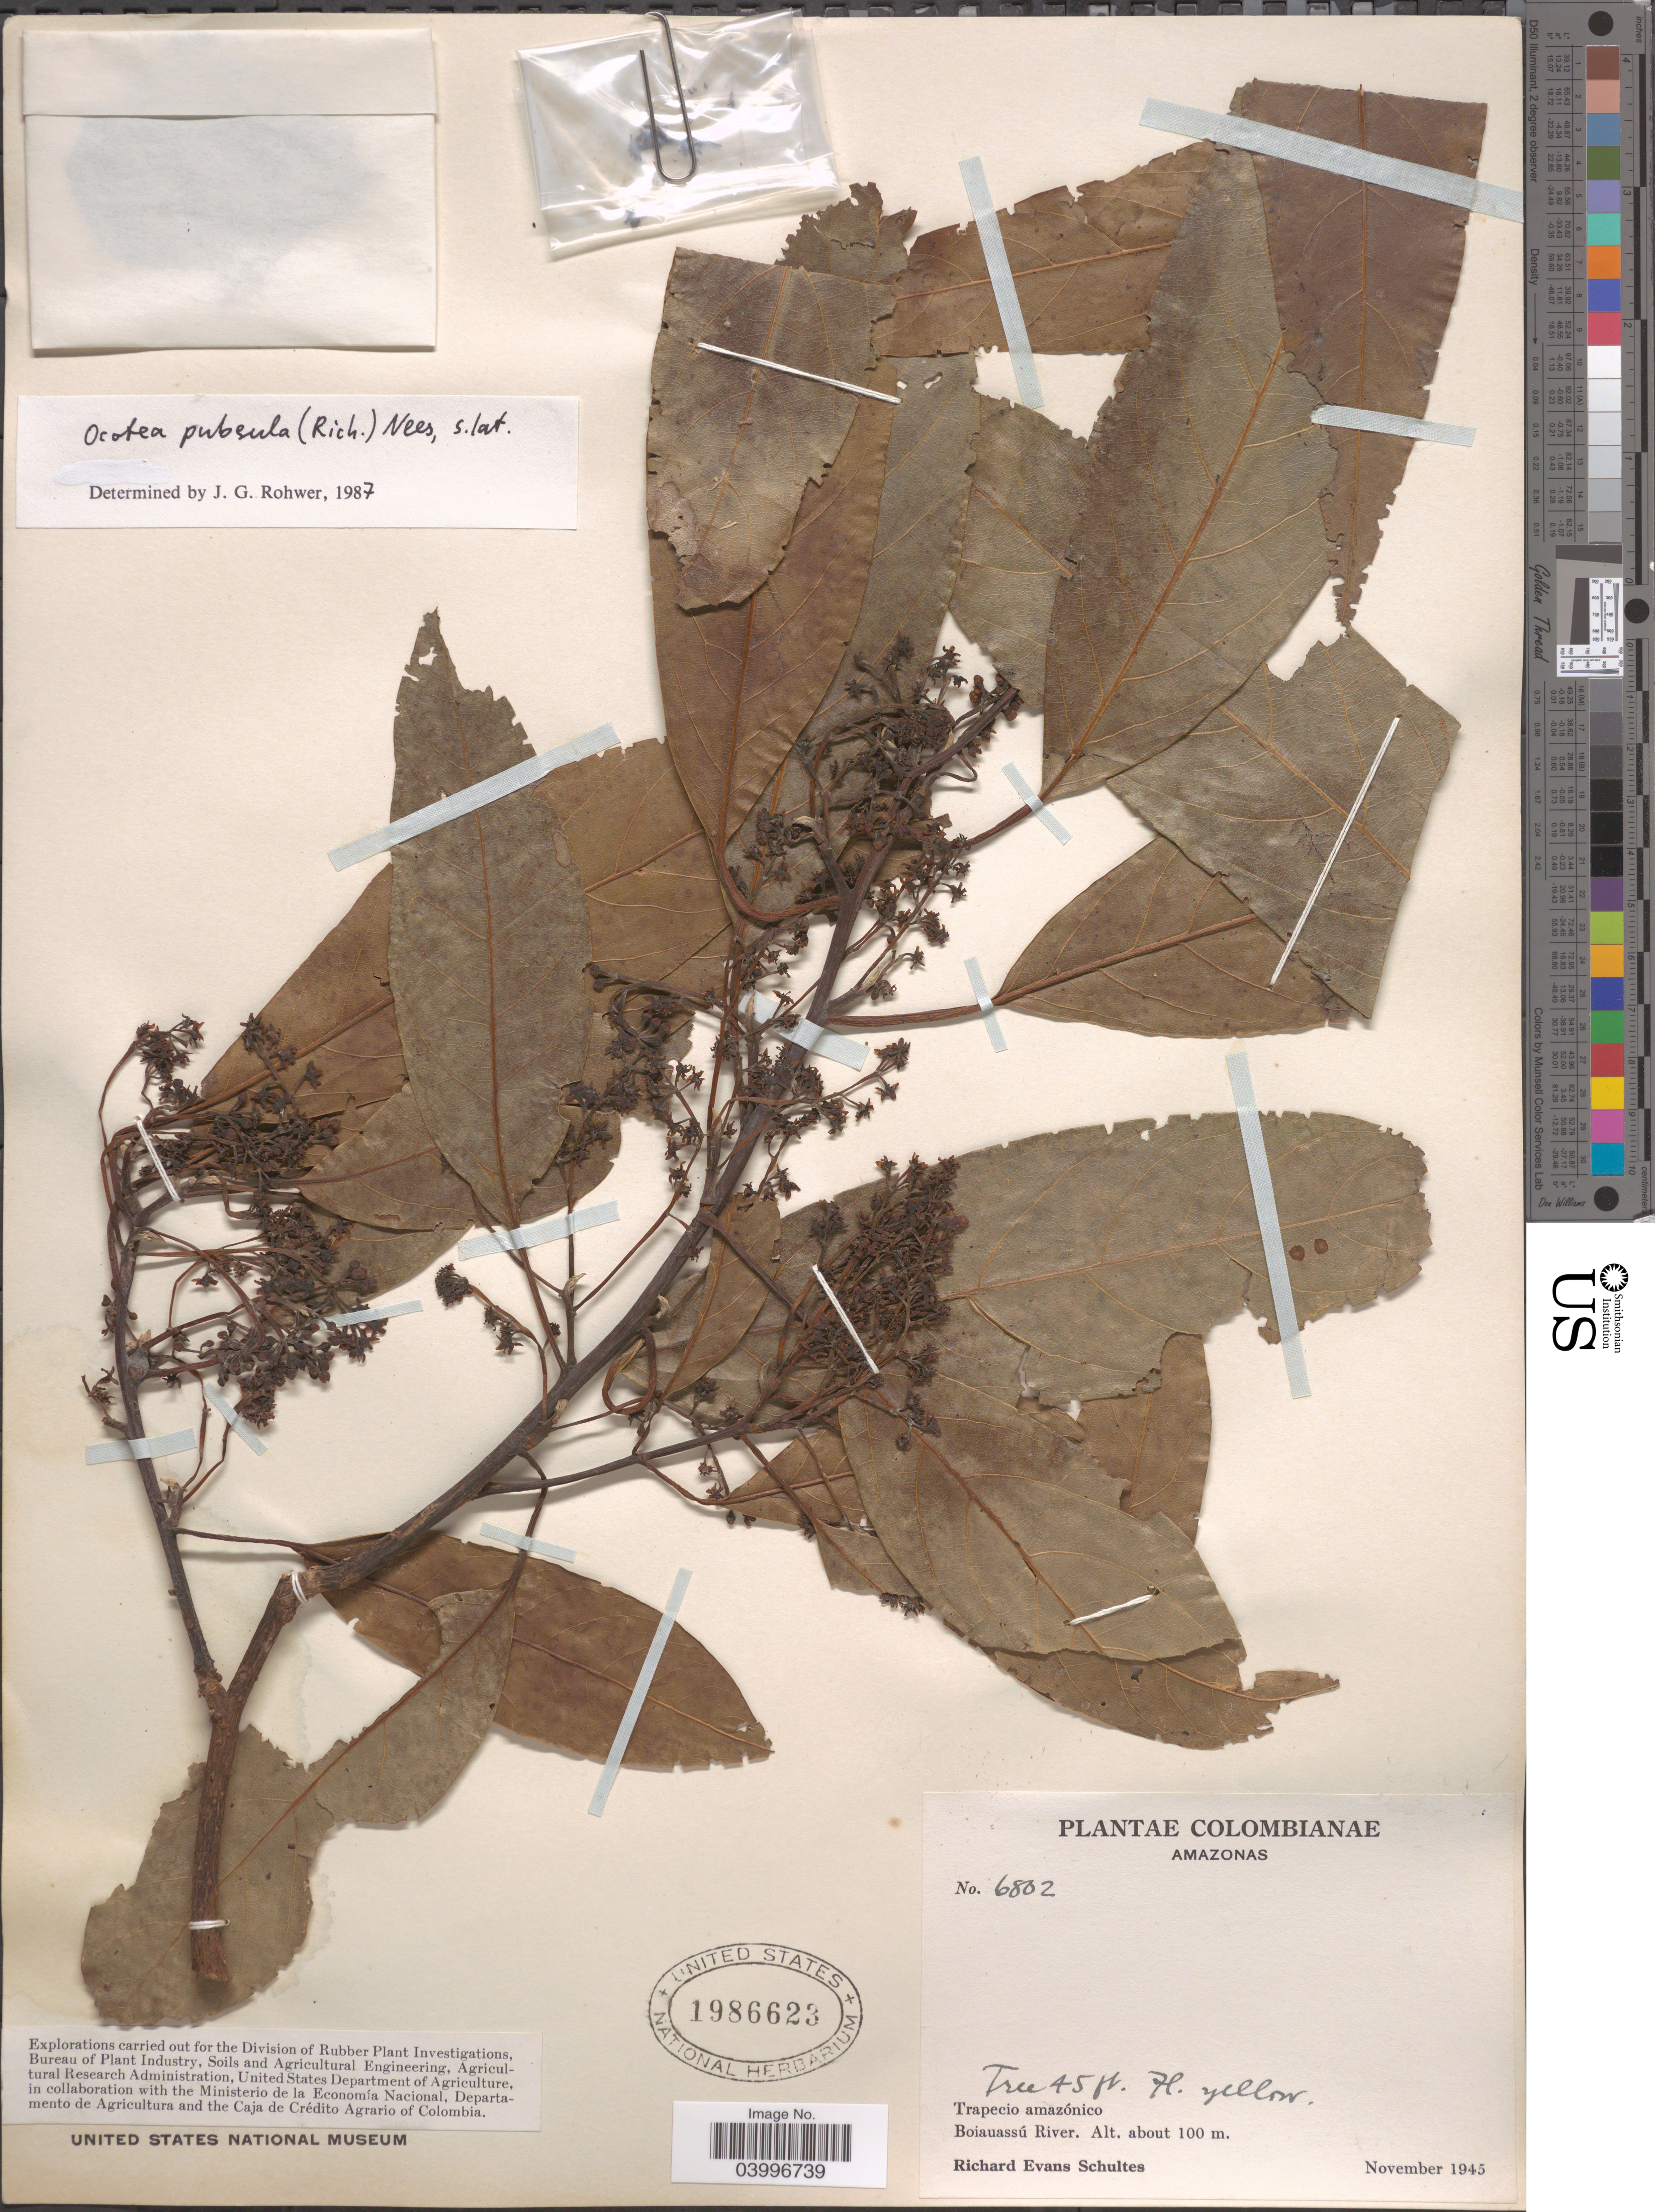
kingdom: Plantae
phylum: Tracheophyta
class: Magnoliopsida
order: Laurales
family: Lauraceae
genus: Ocotea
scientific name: Ocotea puberula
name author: (Rich.) Nees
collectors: R. E. Schultes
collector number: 6802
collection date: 1945-11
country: Colombia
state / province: Amazônas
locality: Trapecio amazónico. Boiauassú River.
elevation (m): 100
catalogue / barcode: US 1986623